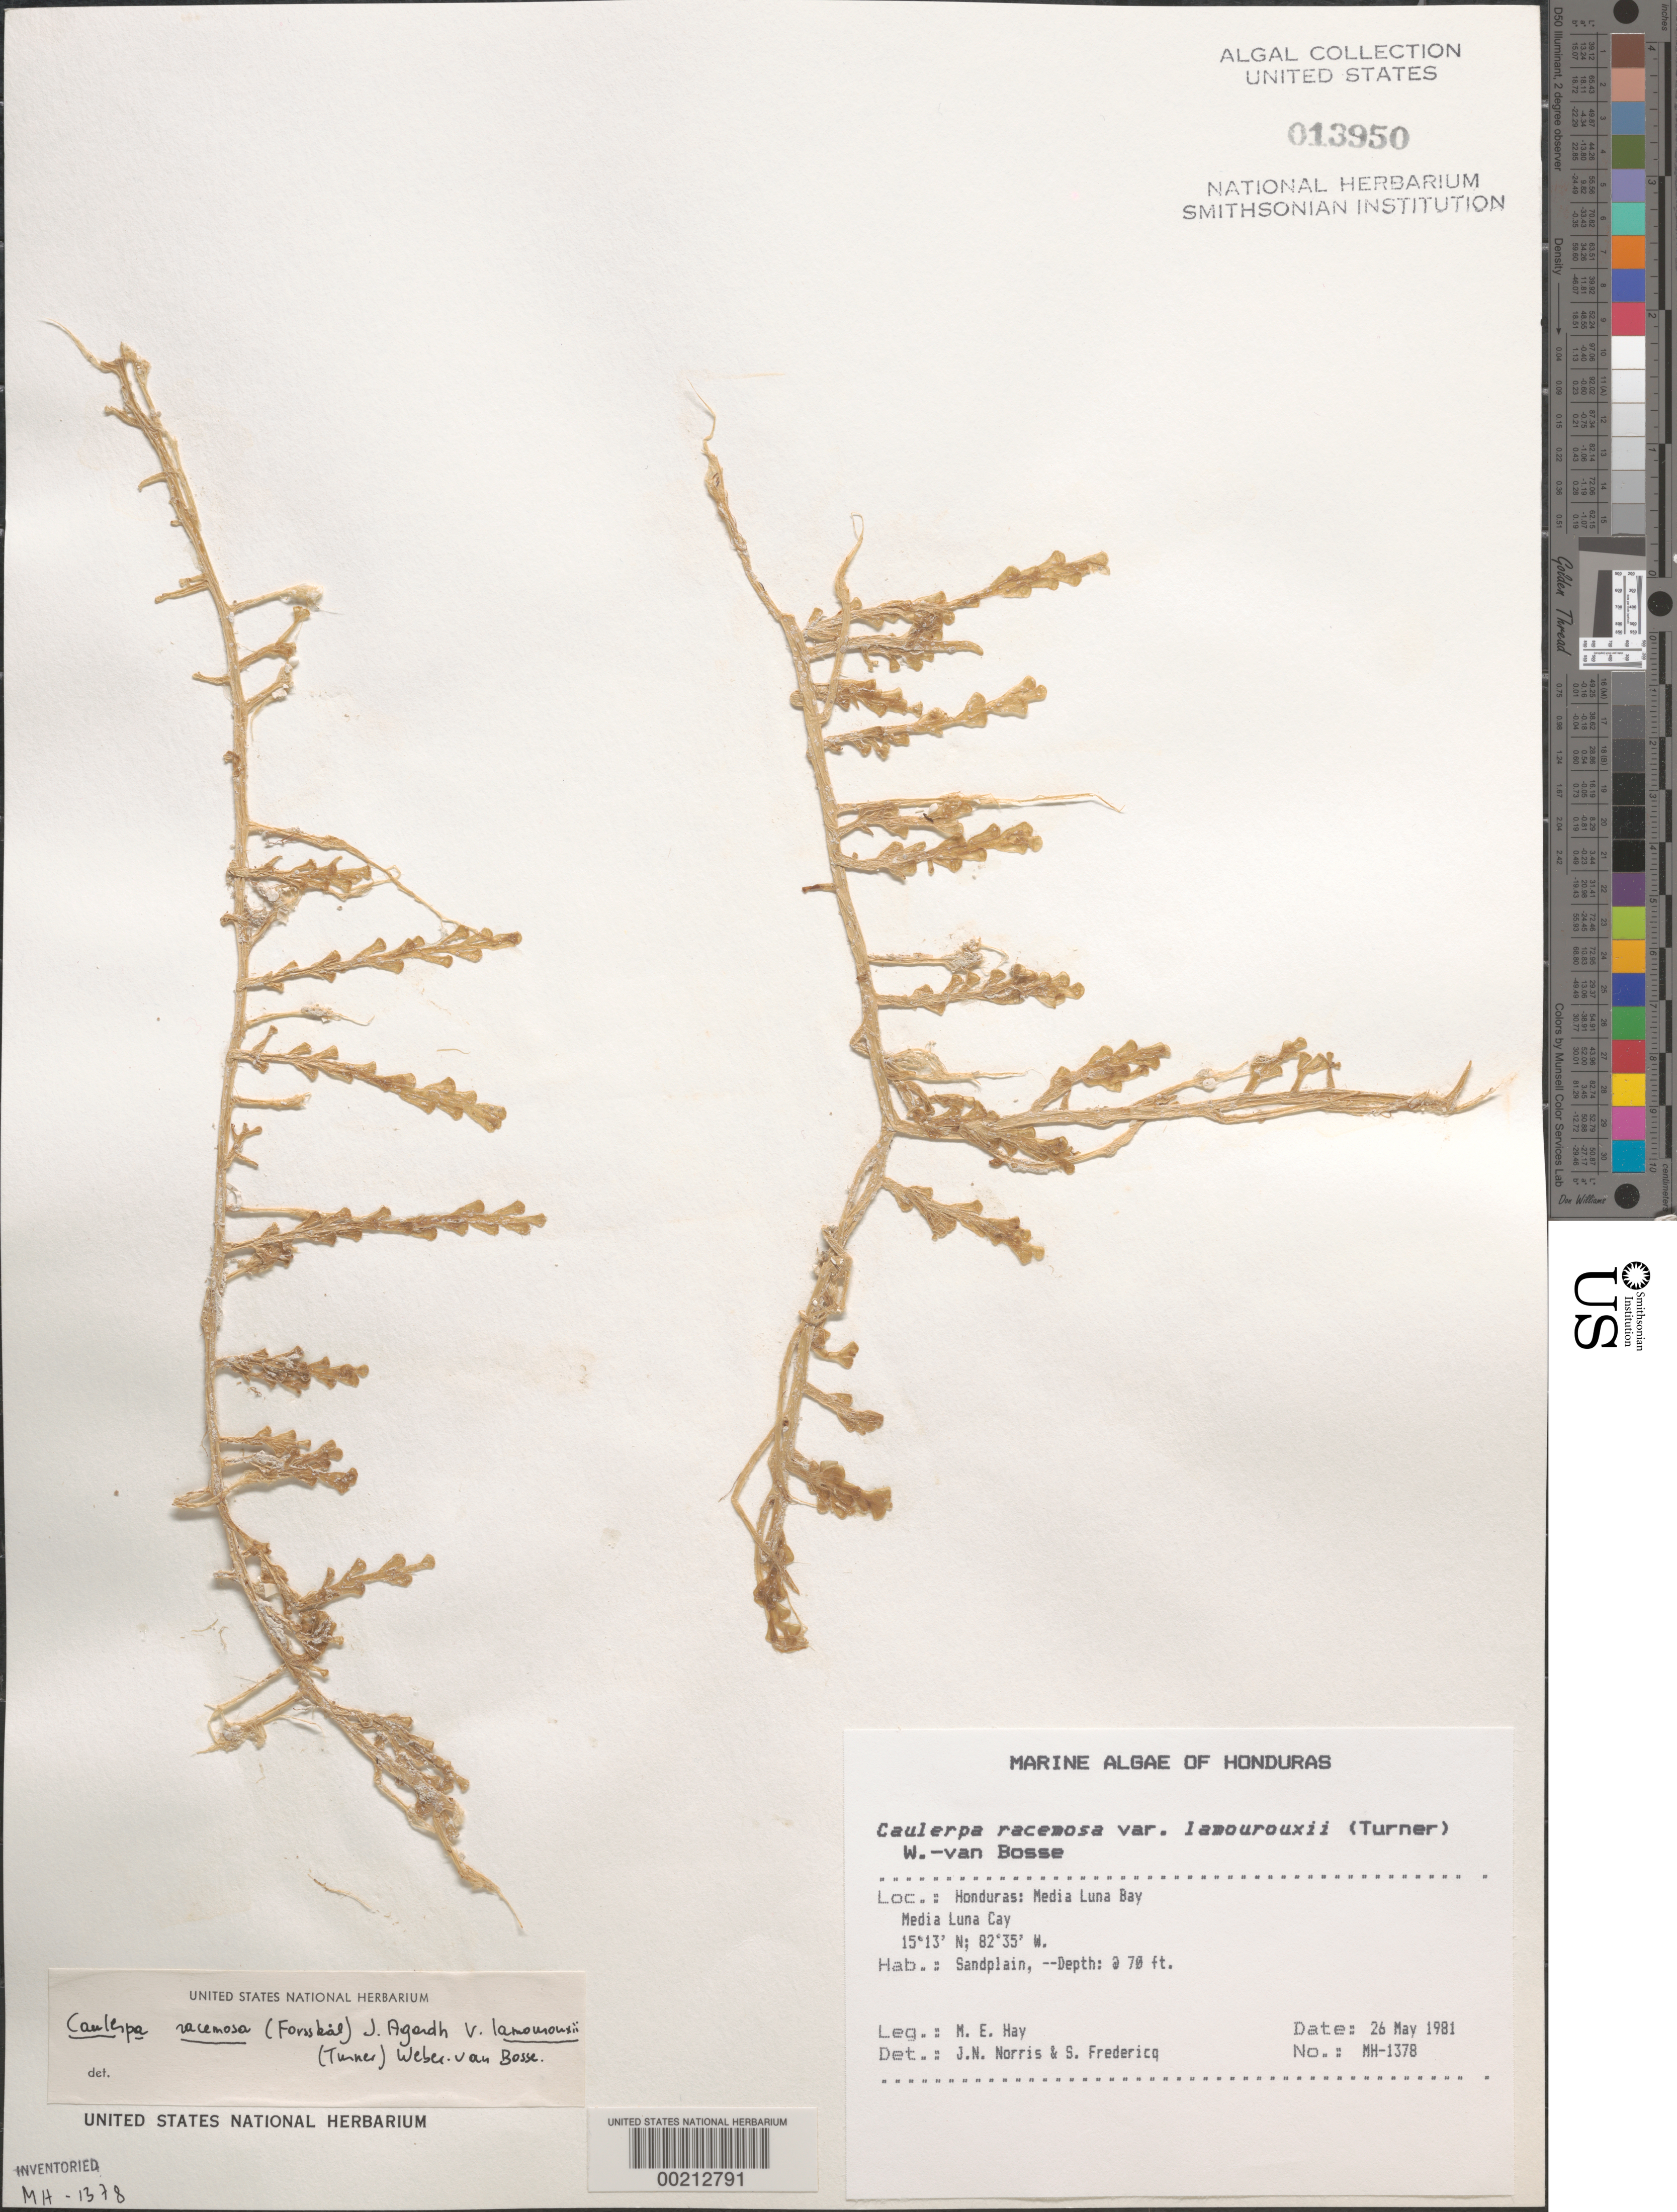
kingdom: Plantae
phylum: Chlorophyta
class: Ulvophyceae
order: Bryopsidales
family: Caulerpaceae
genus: Caulerpa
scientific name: Caulerpa racemosa var. lamourouxii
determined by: Norris, J. N.; Fredericq, S.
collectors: M. E. Hay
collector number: MEH-1378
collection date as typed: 26 May 1981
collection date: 1981-05-26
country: Honduras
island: Media Luna Cay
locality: Media Luna Bay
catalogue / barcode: US 13950